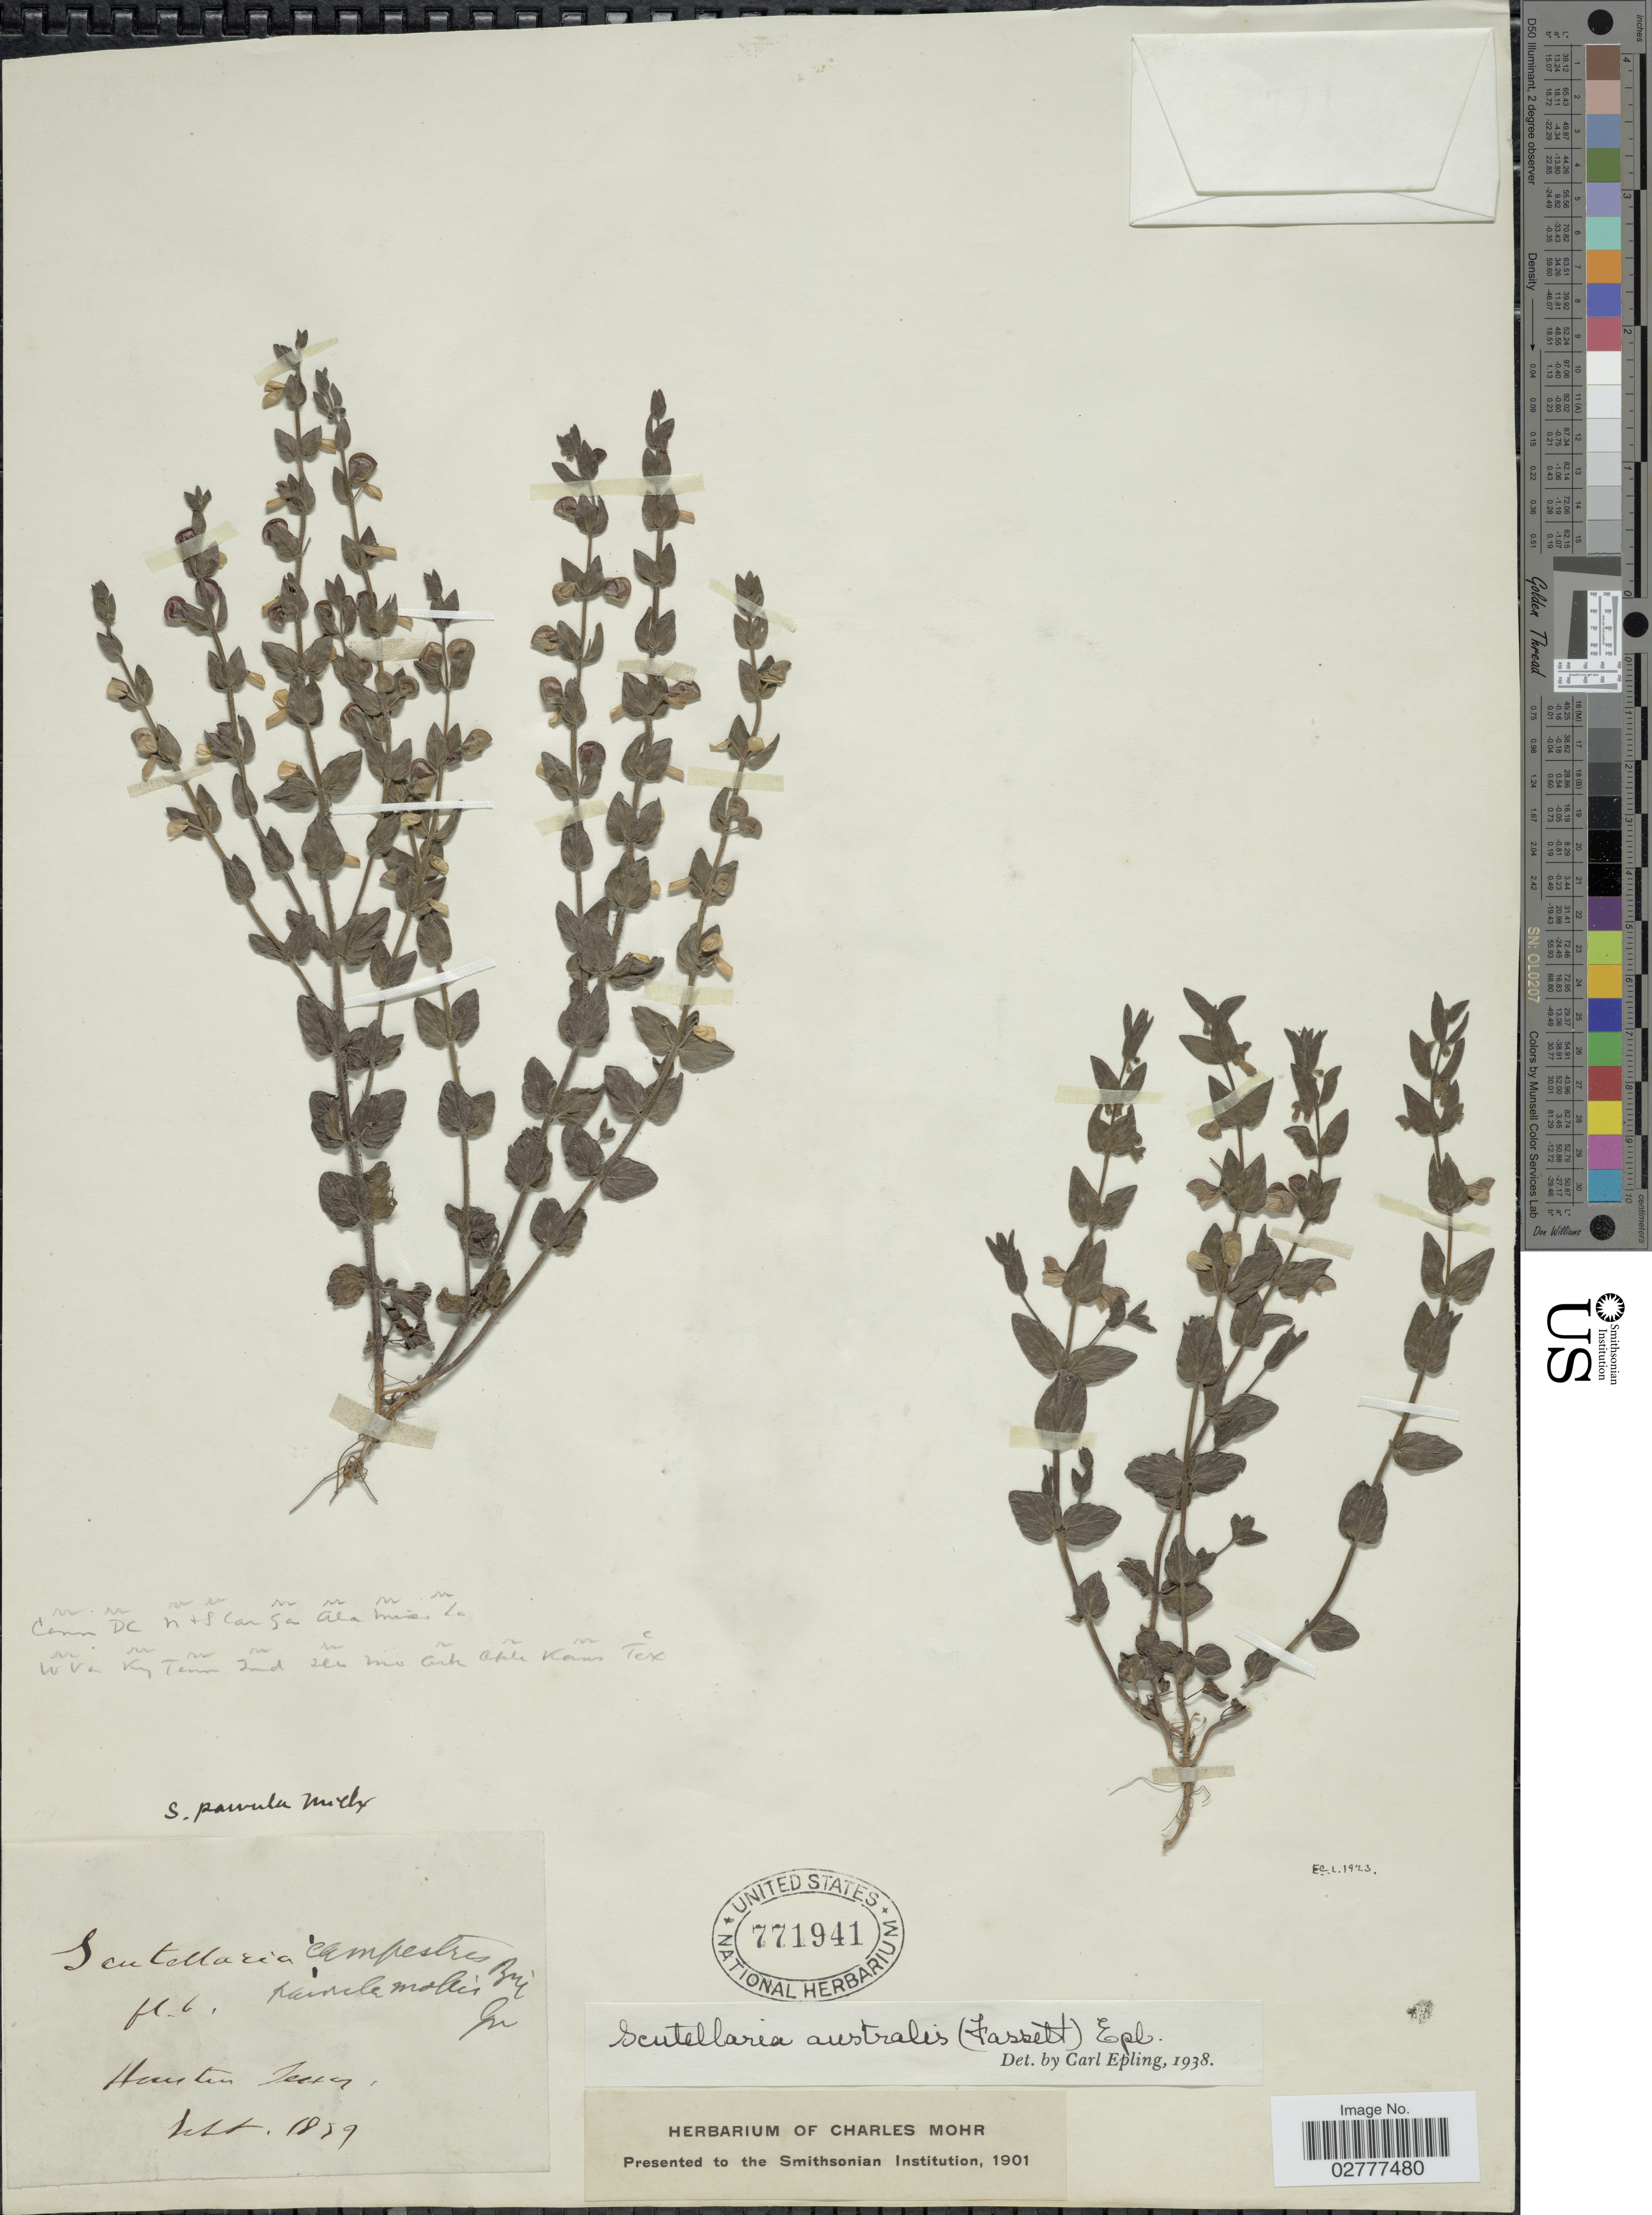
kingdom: Plantae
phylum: Tracheophyta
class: Magnoliopsida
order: Lamiales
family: Lamiaceae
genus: Scutellaria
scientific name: Scutellaria australis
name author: (Fassett) Epling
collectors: ex herb. Charles Mohr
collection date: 1839-09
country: United States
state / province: Texas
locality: Houston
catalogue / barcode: US 771941